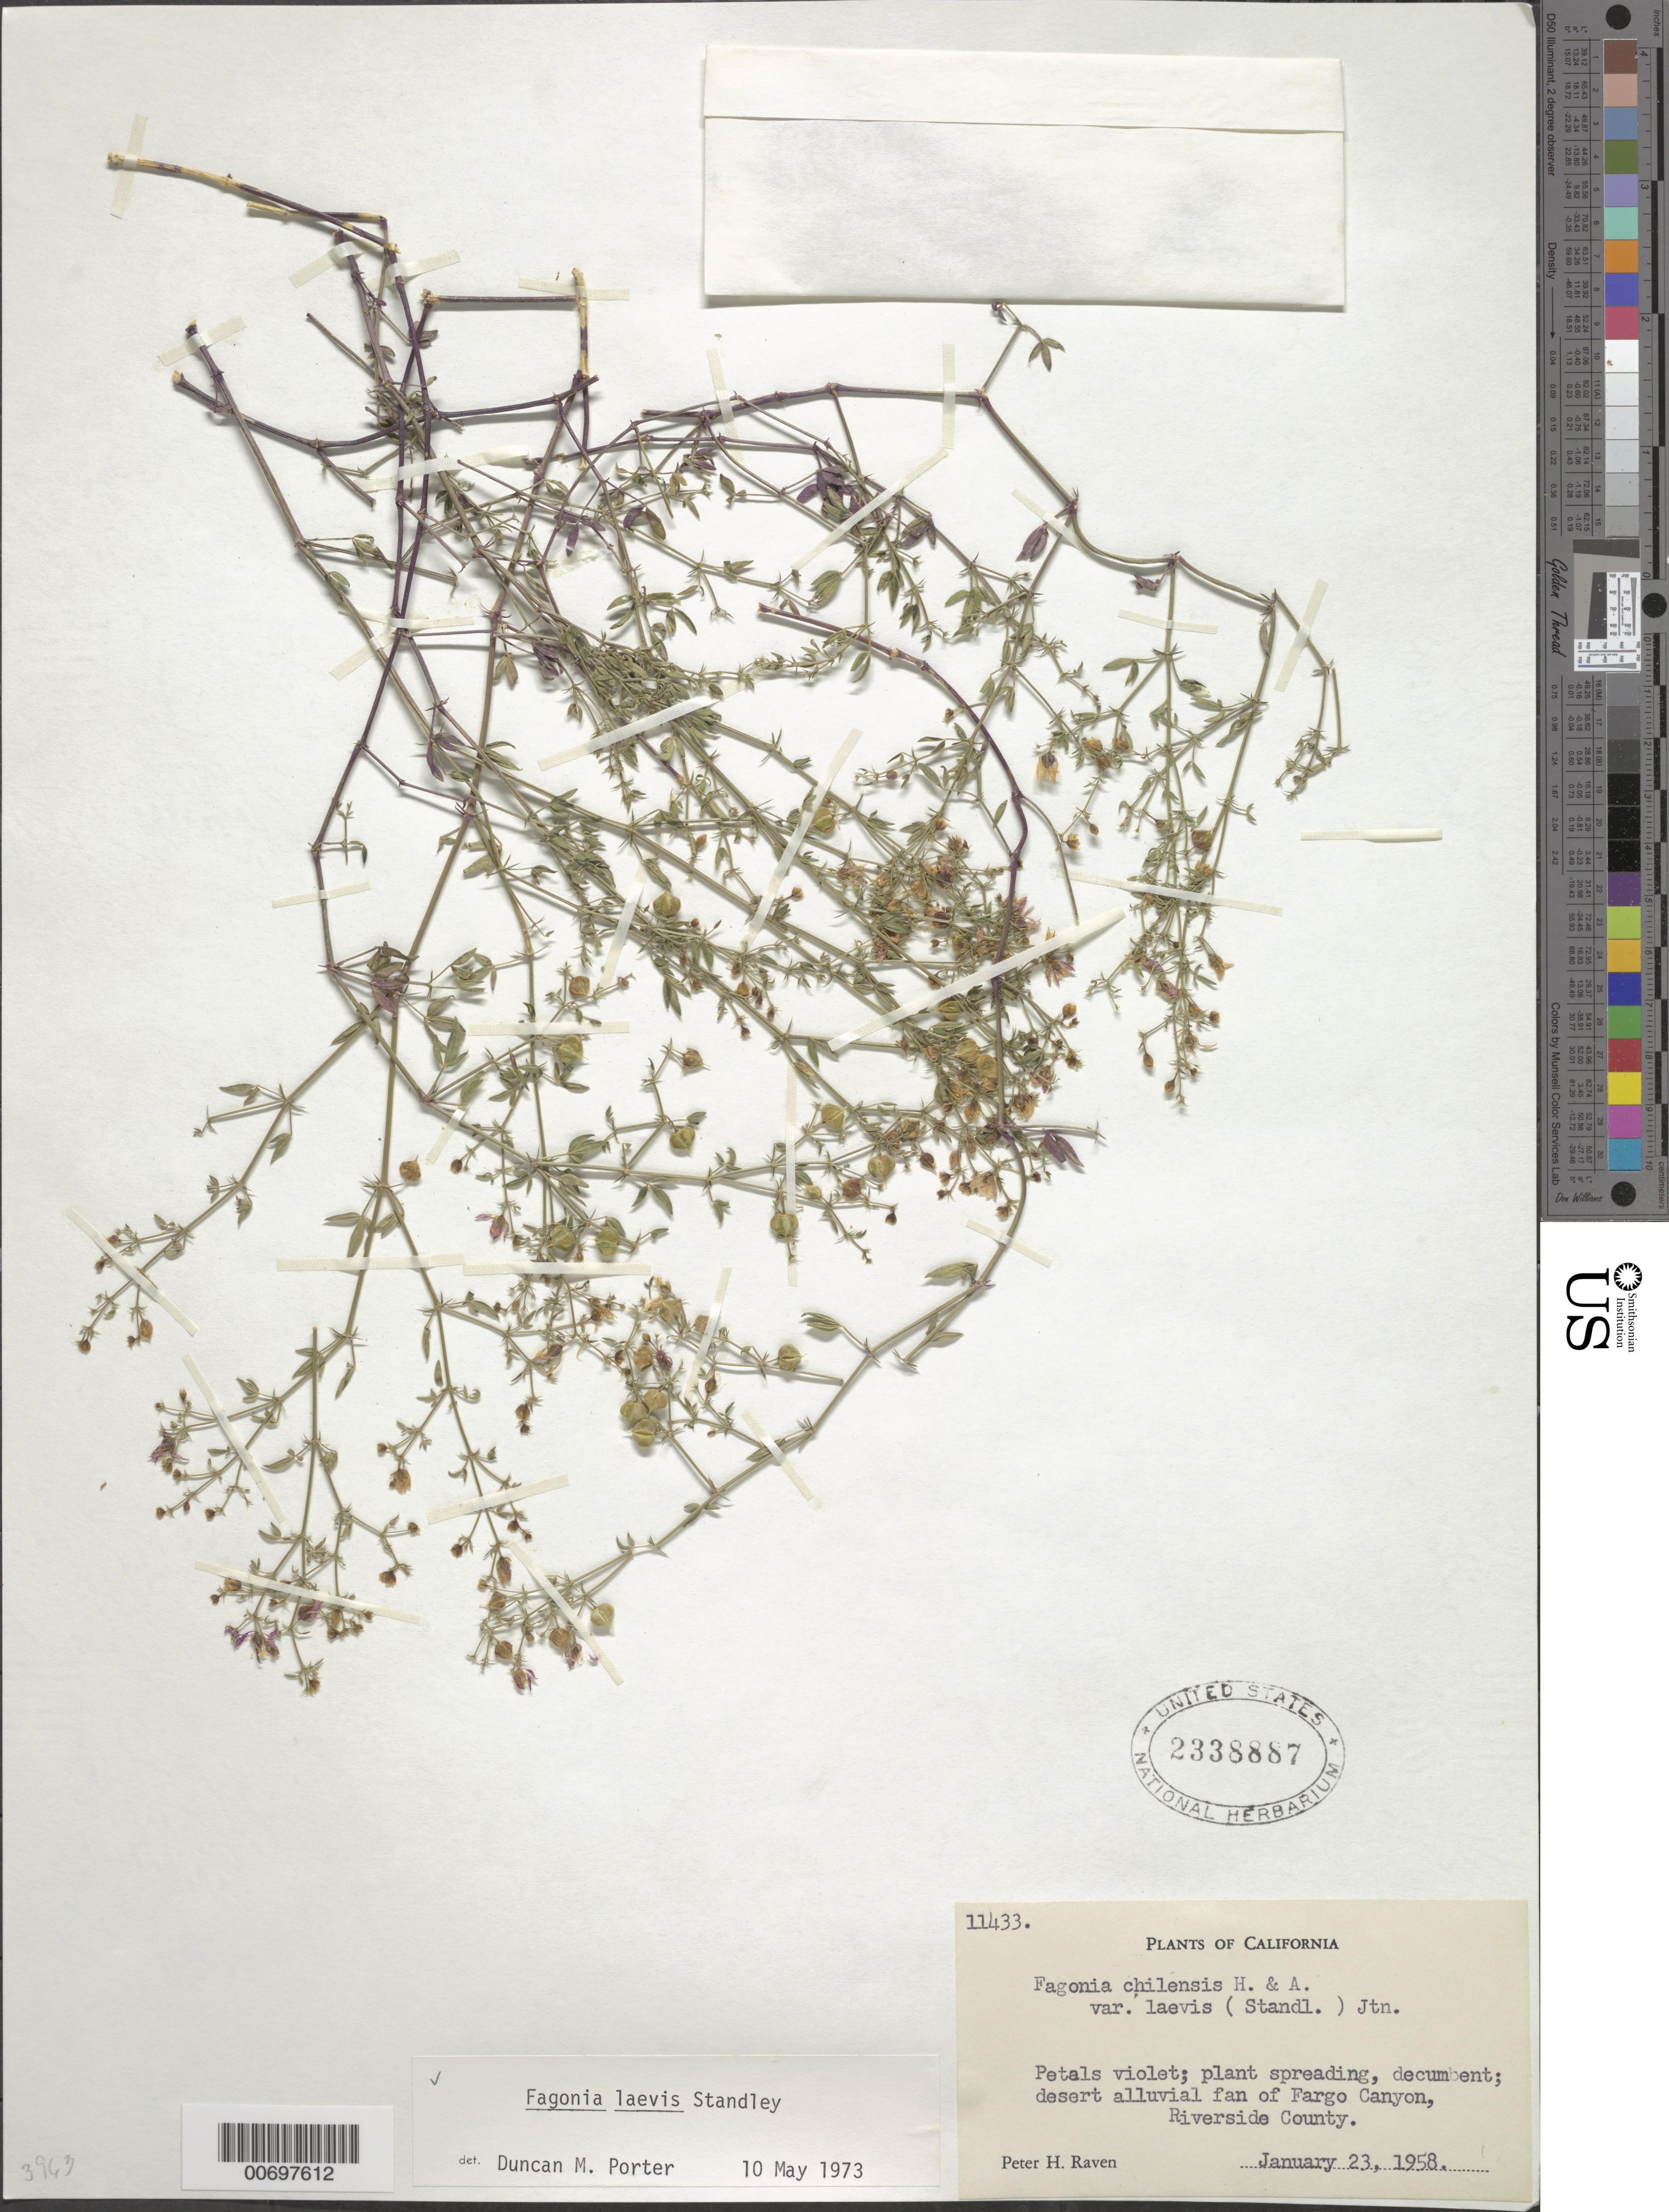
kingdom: Plantae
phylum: Tracheophyta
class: Magnoliopsida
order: Zygophyllales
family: Zygophyllaceae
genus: Fagonia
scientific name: Fagonia laevis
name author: Standl.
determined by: Porter, D. M.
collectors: P. H. Raven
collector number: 11433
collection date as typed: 23 Jan 1958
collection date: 1958-01-23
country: United States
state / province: California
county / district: Riverside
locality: Fargo Canyon.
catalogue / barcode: US 2338887